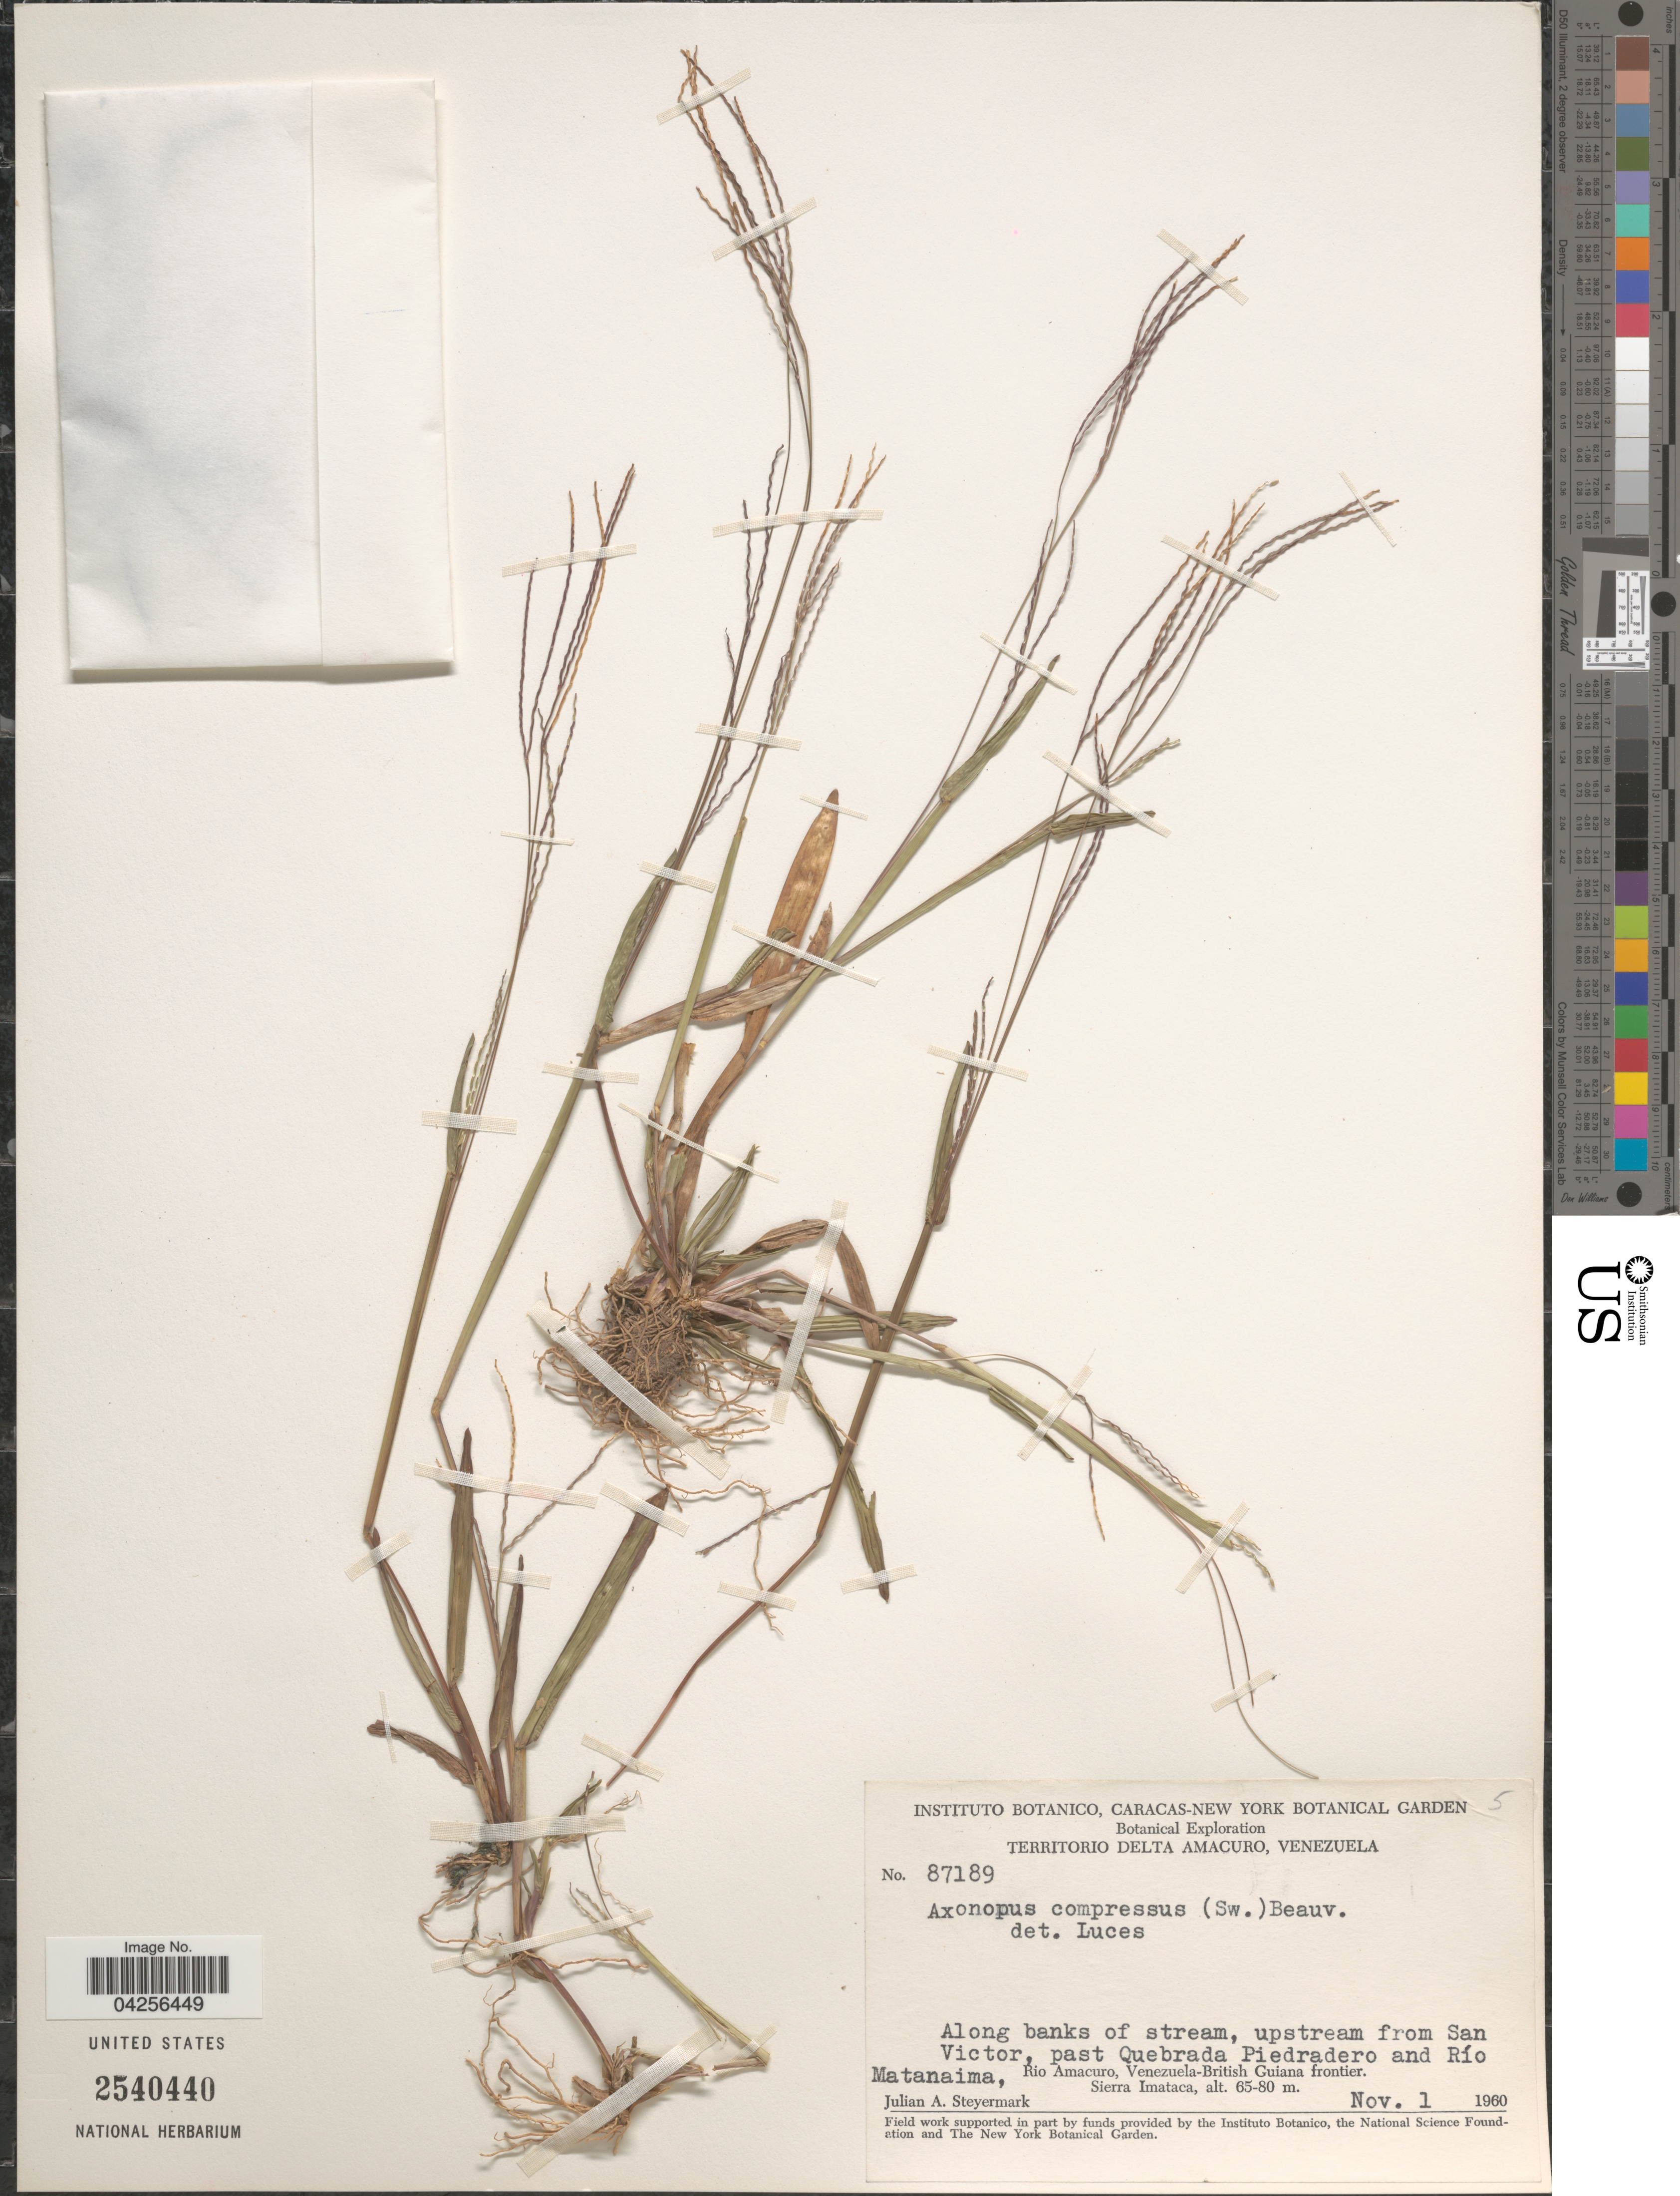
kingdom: Plantae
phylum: Tracheophyta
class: Liliopsida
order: Poales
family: Poaceae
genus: Axonopus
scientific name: Axonopus compressus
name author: (Sw.) P. Beauv.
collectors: J. Steyermark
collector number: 87189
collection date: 1960-11-01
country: Venezuela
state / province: Delta Amacuro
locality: Botanical Exploration. Along banks of stream, upstream from San Victor, past Quebrada Piedradero and Río Matanaima, Rio Amacuro, Venezuela-British Guiana frontier. Sierra Imataca.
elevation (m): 65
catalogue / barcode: US 2540440